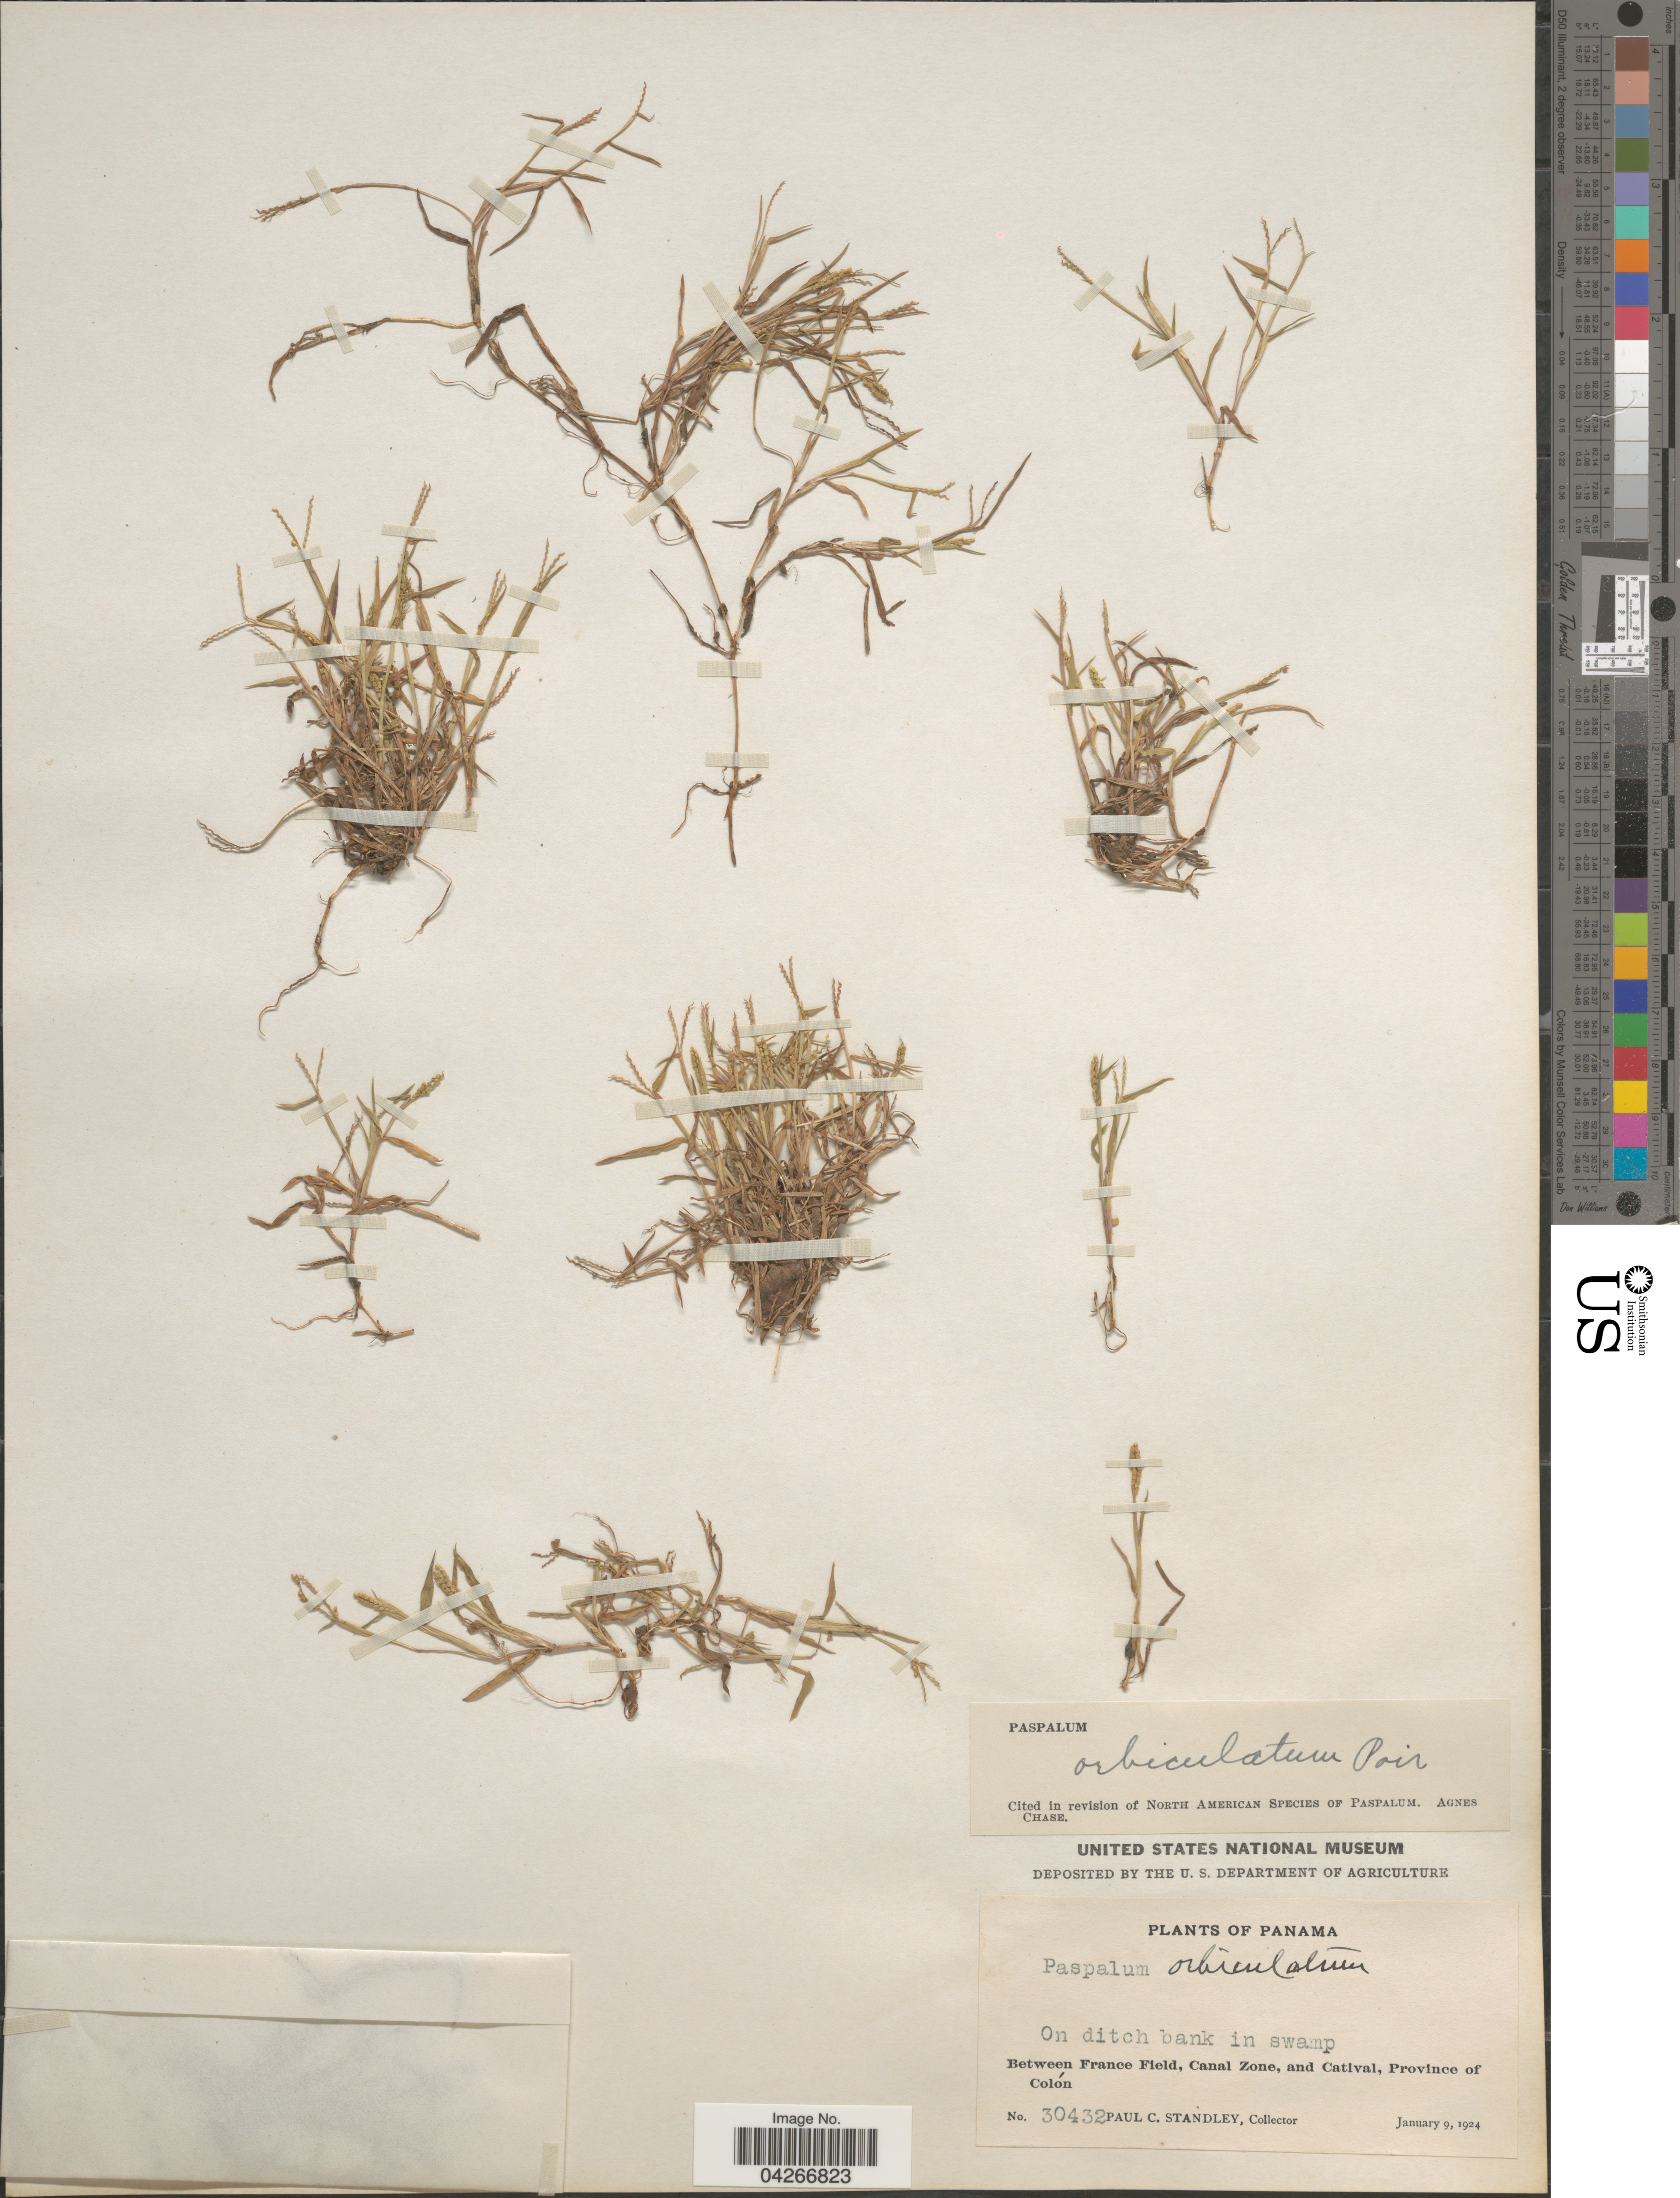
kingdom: Plantae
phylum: Tracheophyta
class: Liliopsida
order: Poales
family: Poaceae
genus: Paspalum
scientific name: Paspalum orbiculatum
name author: Poir. in Lam.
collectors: P. C. Standley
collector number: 30432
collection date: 1924-01-09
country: Panama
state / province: Colón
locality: On ditch bank in swamp. Between France Field, Canal Zone, and Catival.